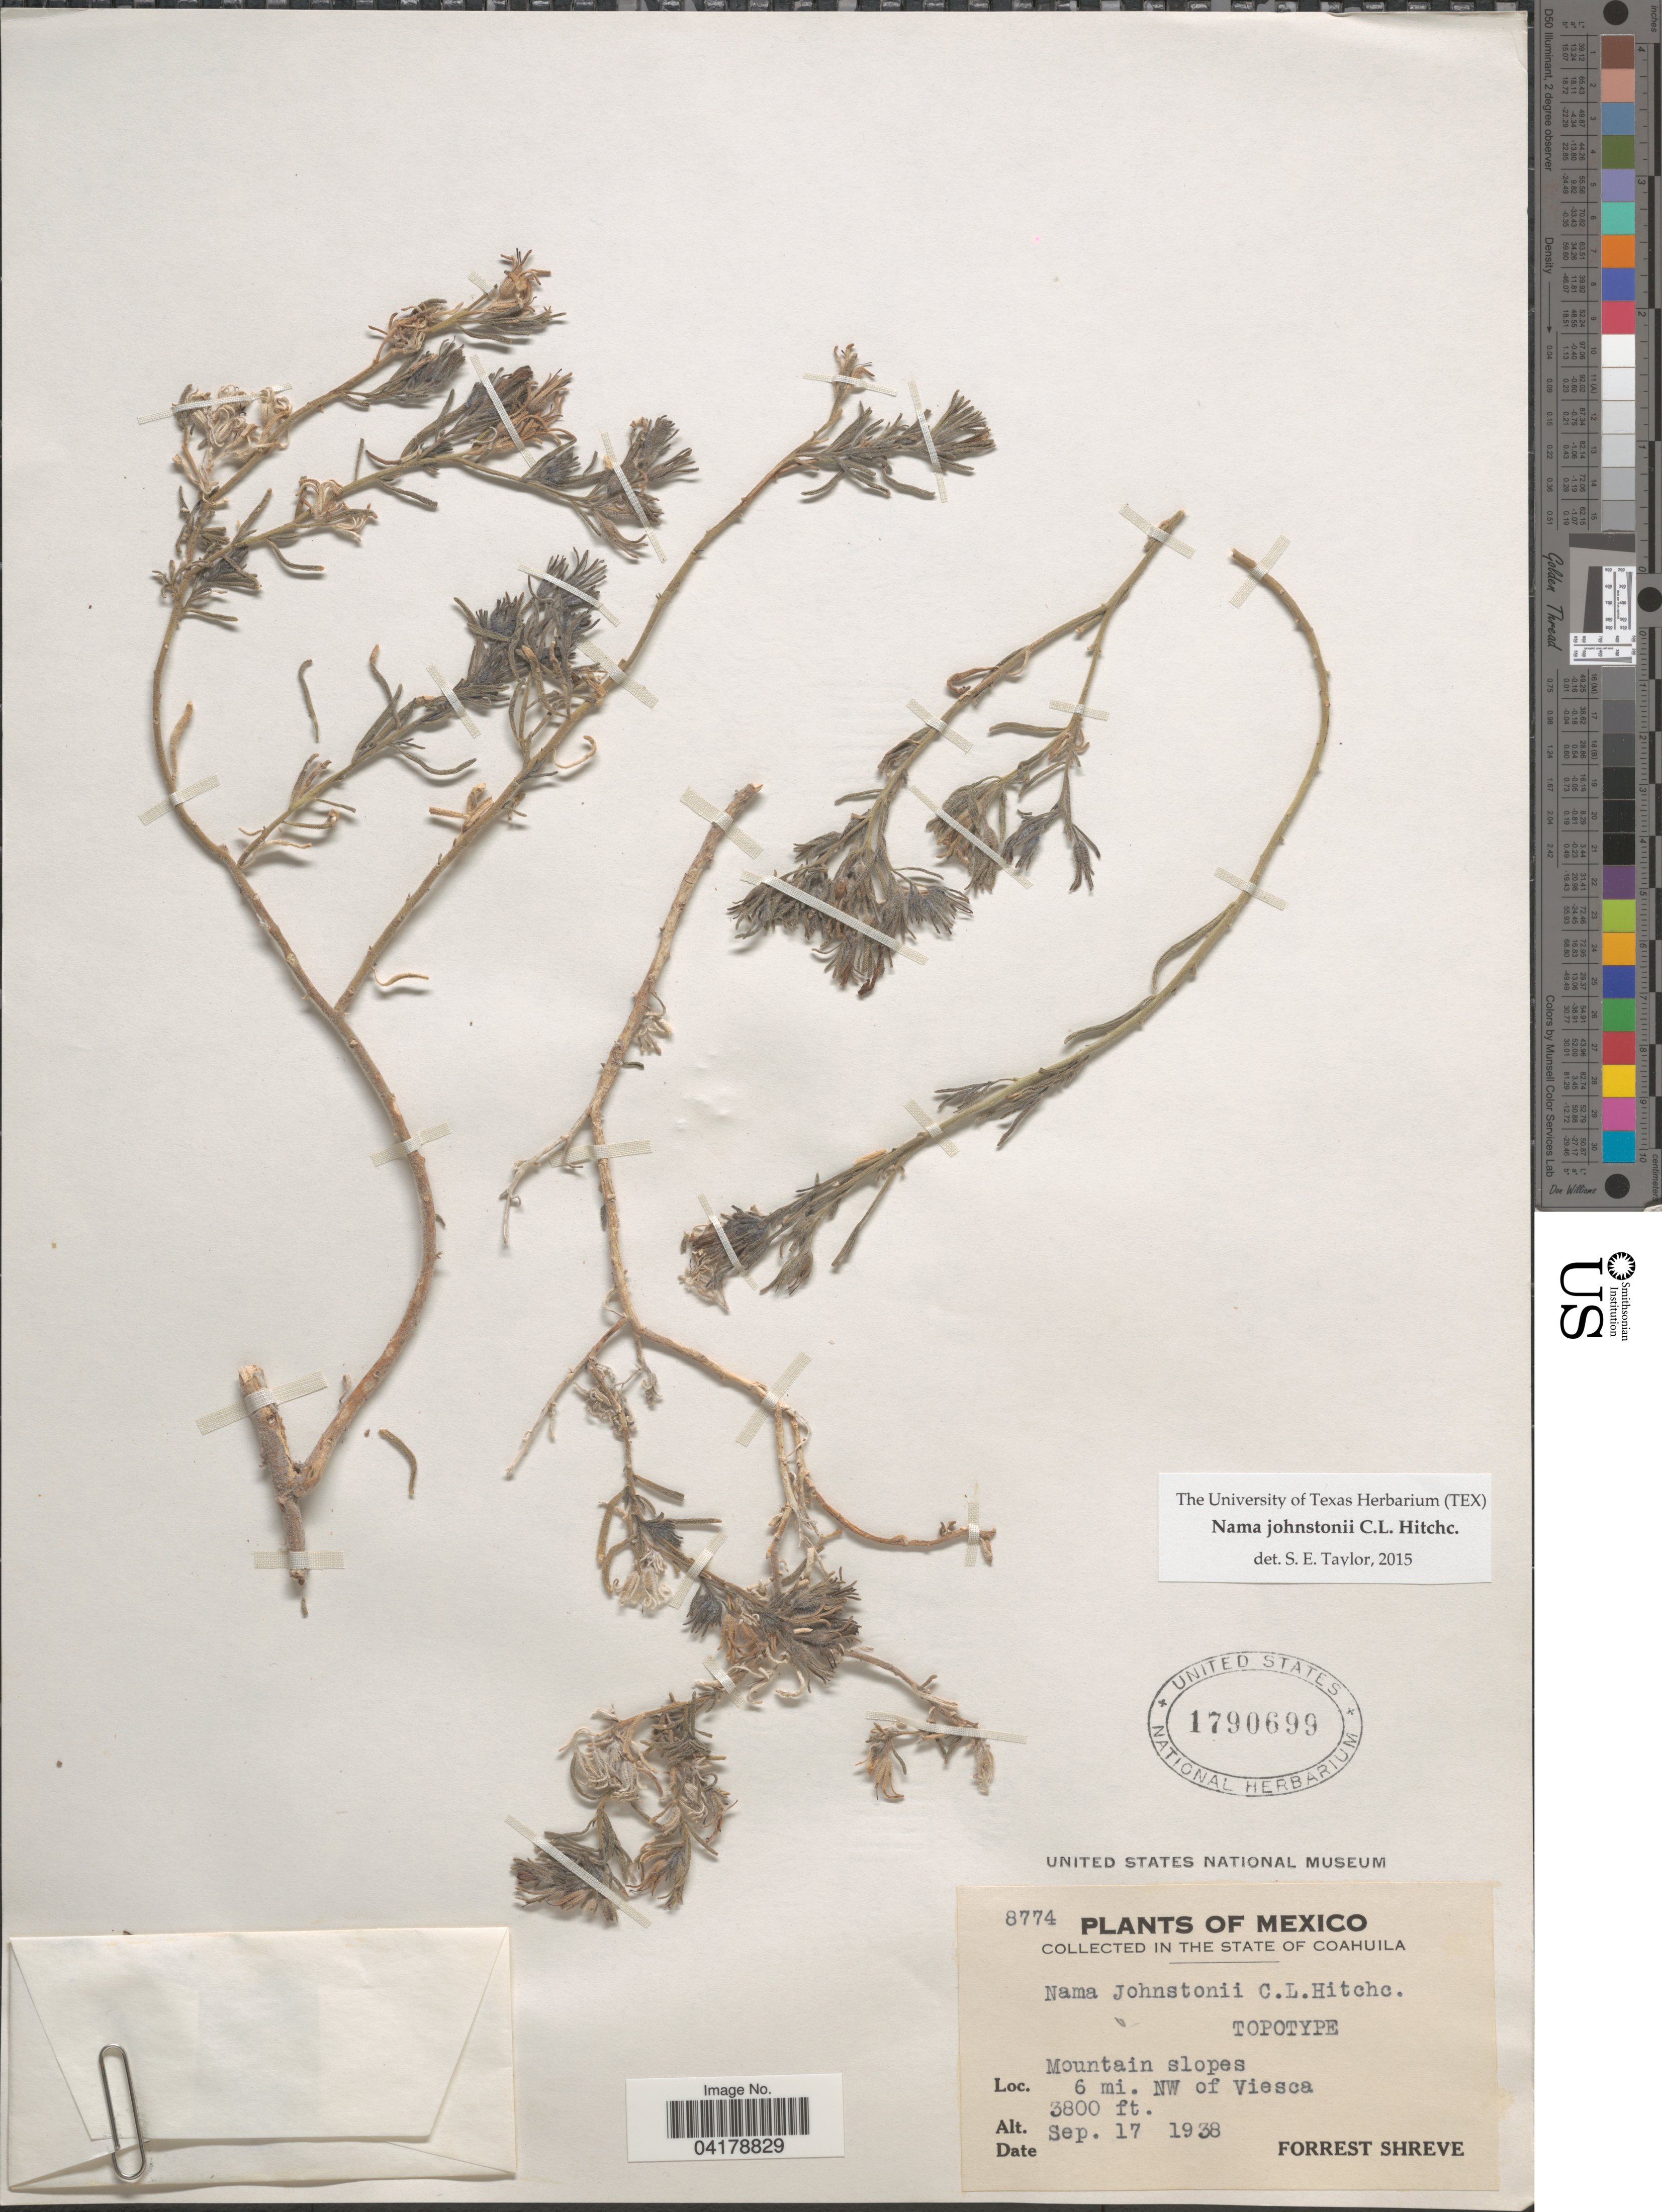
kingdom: Plantae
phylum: Tracheophyta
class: Magnoliopsida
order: Boraginales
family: Namaceae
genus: Nama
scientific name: Nama johnstonii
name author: C.L. Hitchc.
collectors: F. Shreve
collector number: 8774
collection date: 1938-09-17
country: Mexico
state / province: Coahuila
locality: Mountain slopes 6 mi. NW of Viesca.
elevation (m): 1158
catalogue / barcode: US 1790699